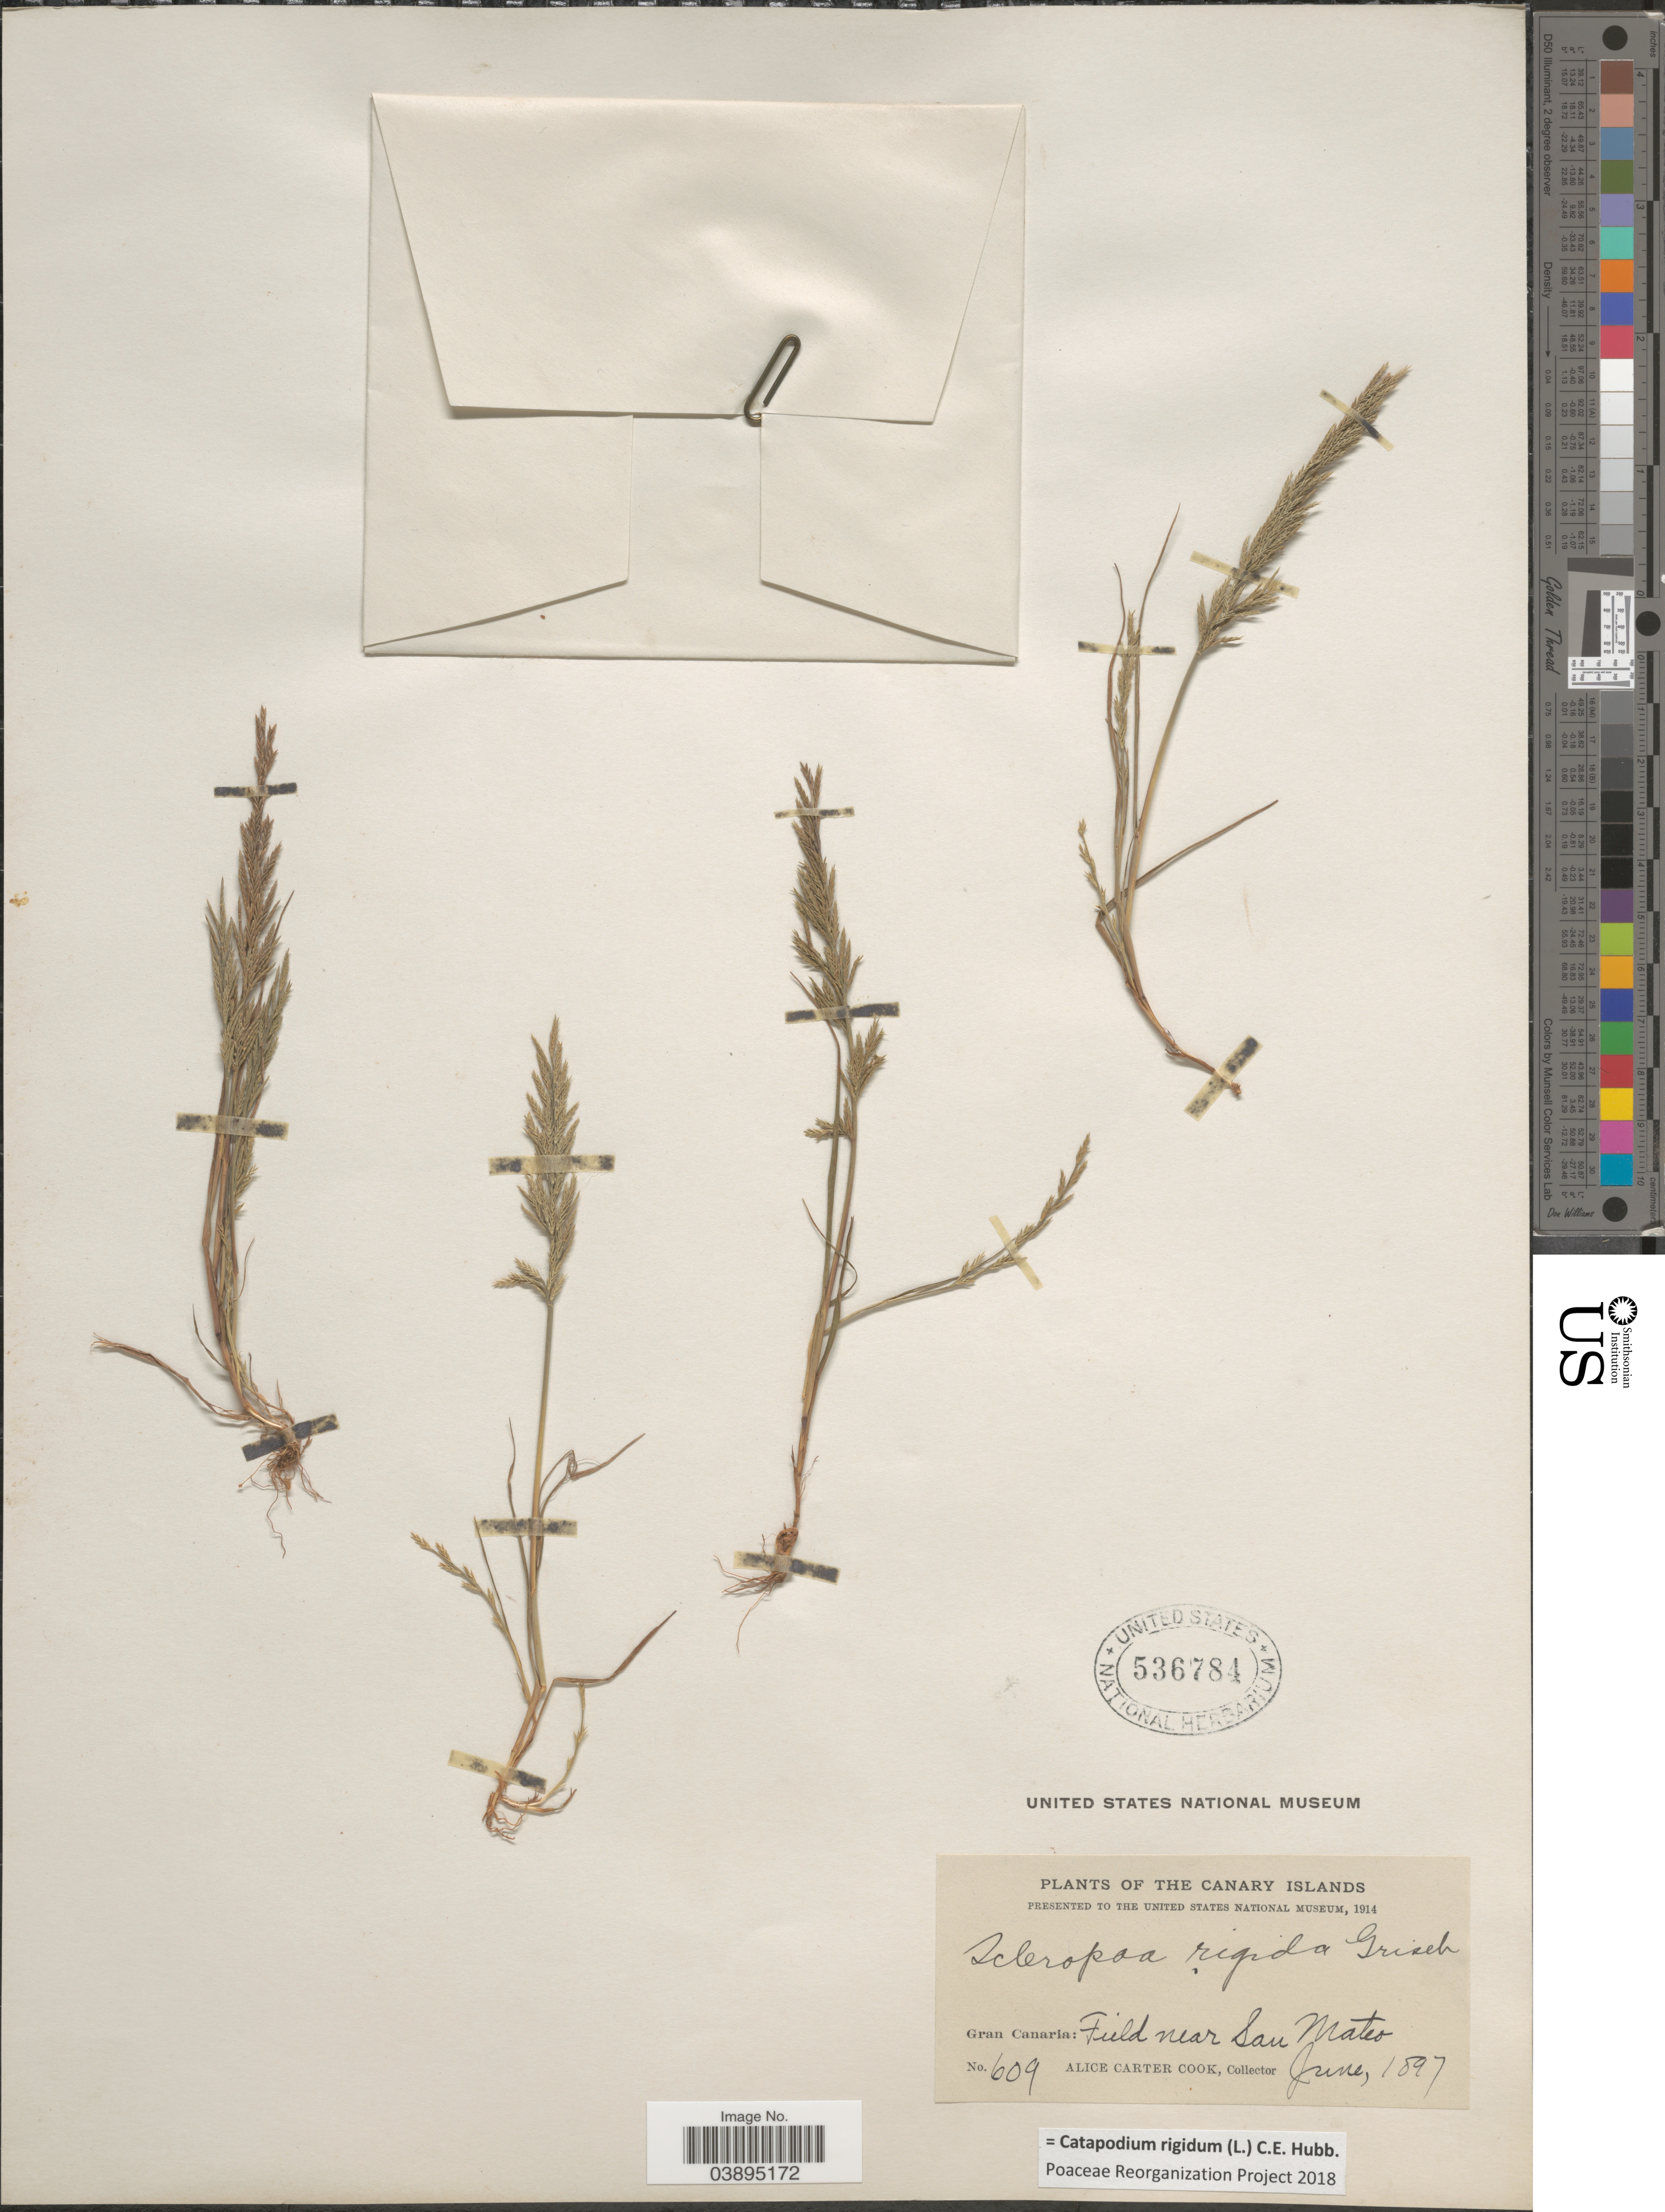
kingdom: Plantae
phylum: Tracheophyta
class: Liliopsida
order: Poales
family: Poaceae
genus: Catapodium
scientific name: Catapodium rigidum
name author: (L.) C.E. Hubb.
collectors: Alice C. Cook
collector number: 609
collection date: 1897-06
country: Spain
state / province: Canarias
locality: The Canary Islands. Gran Canaria: Field near San Mateo.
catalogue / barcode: US 536784